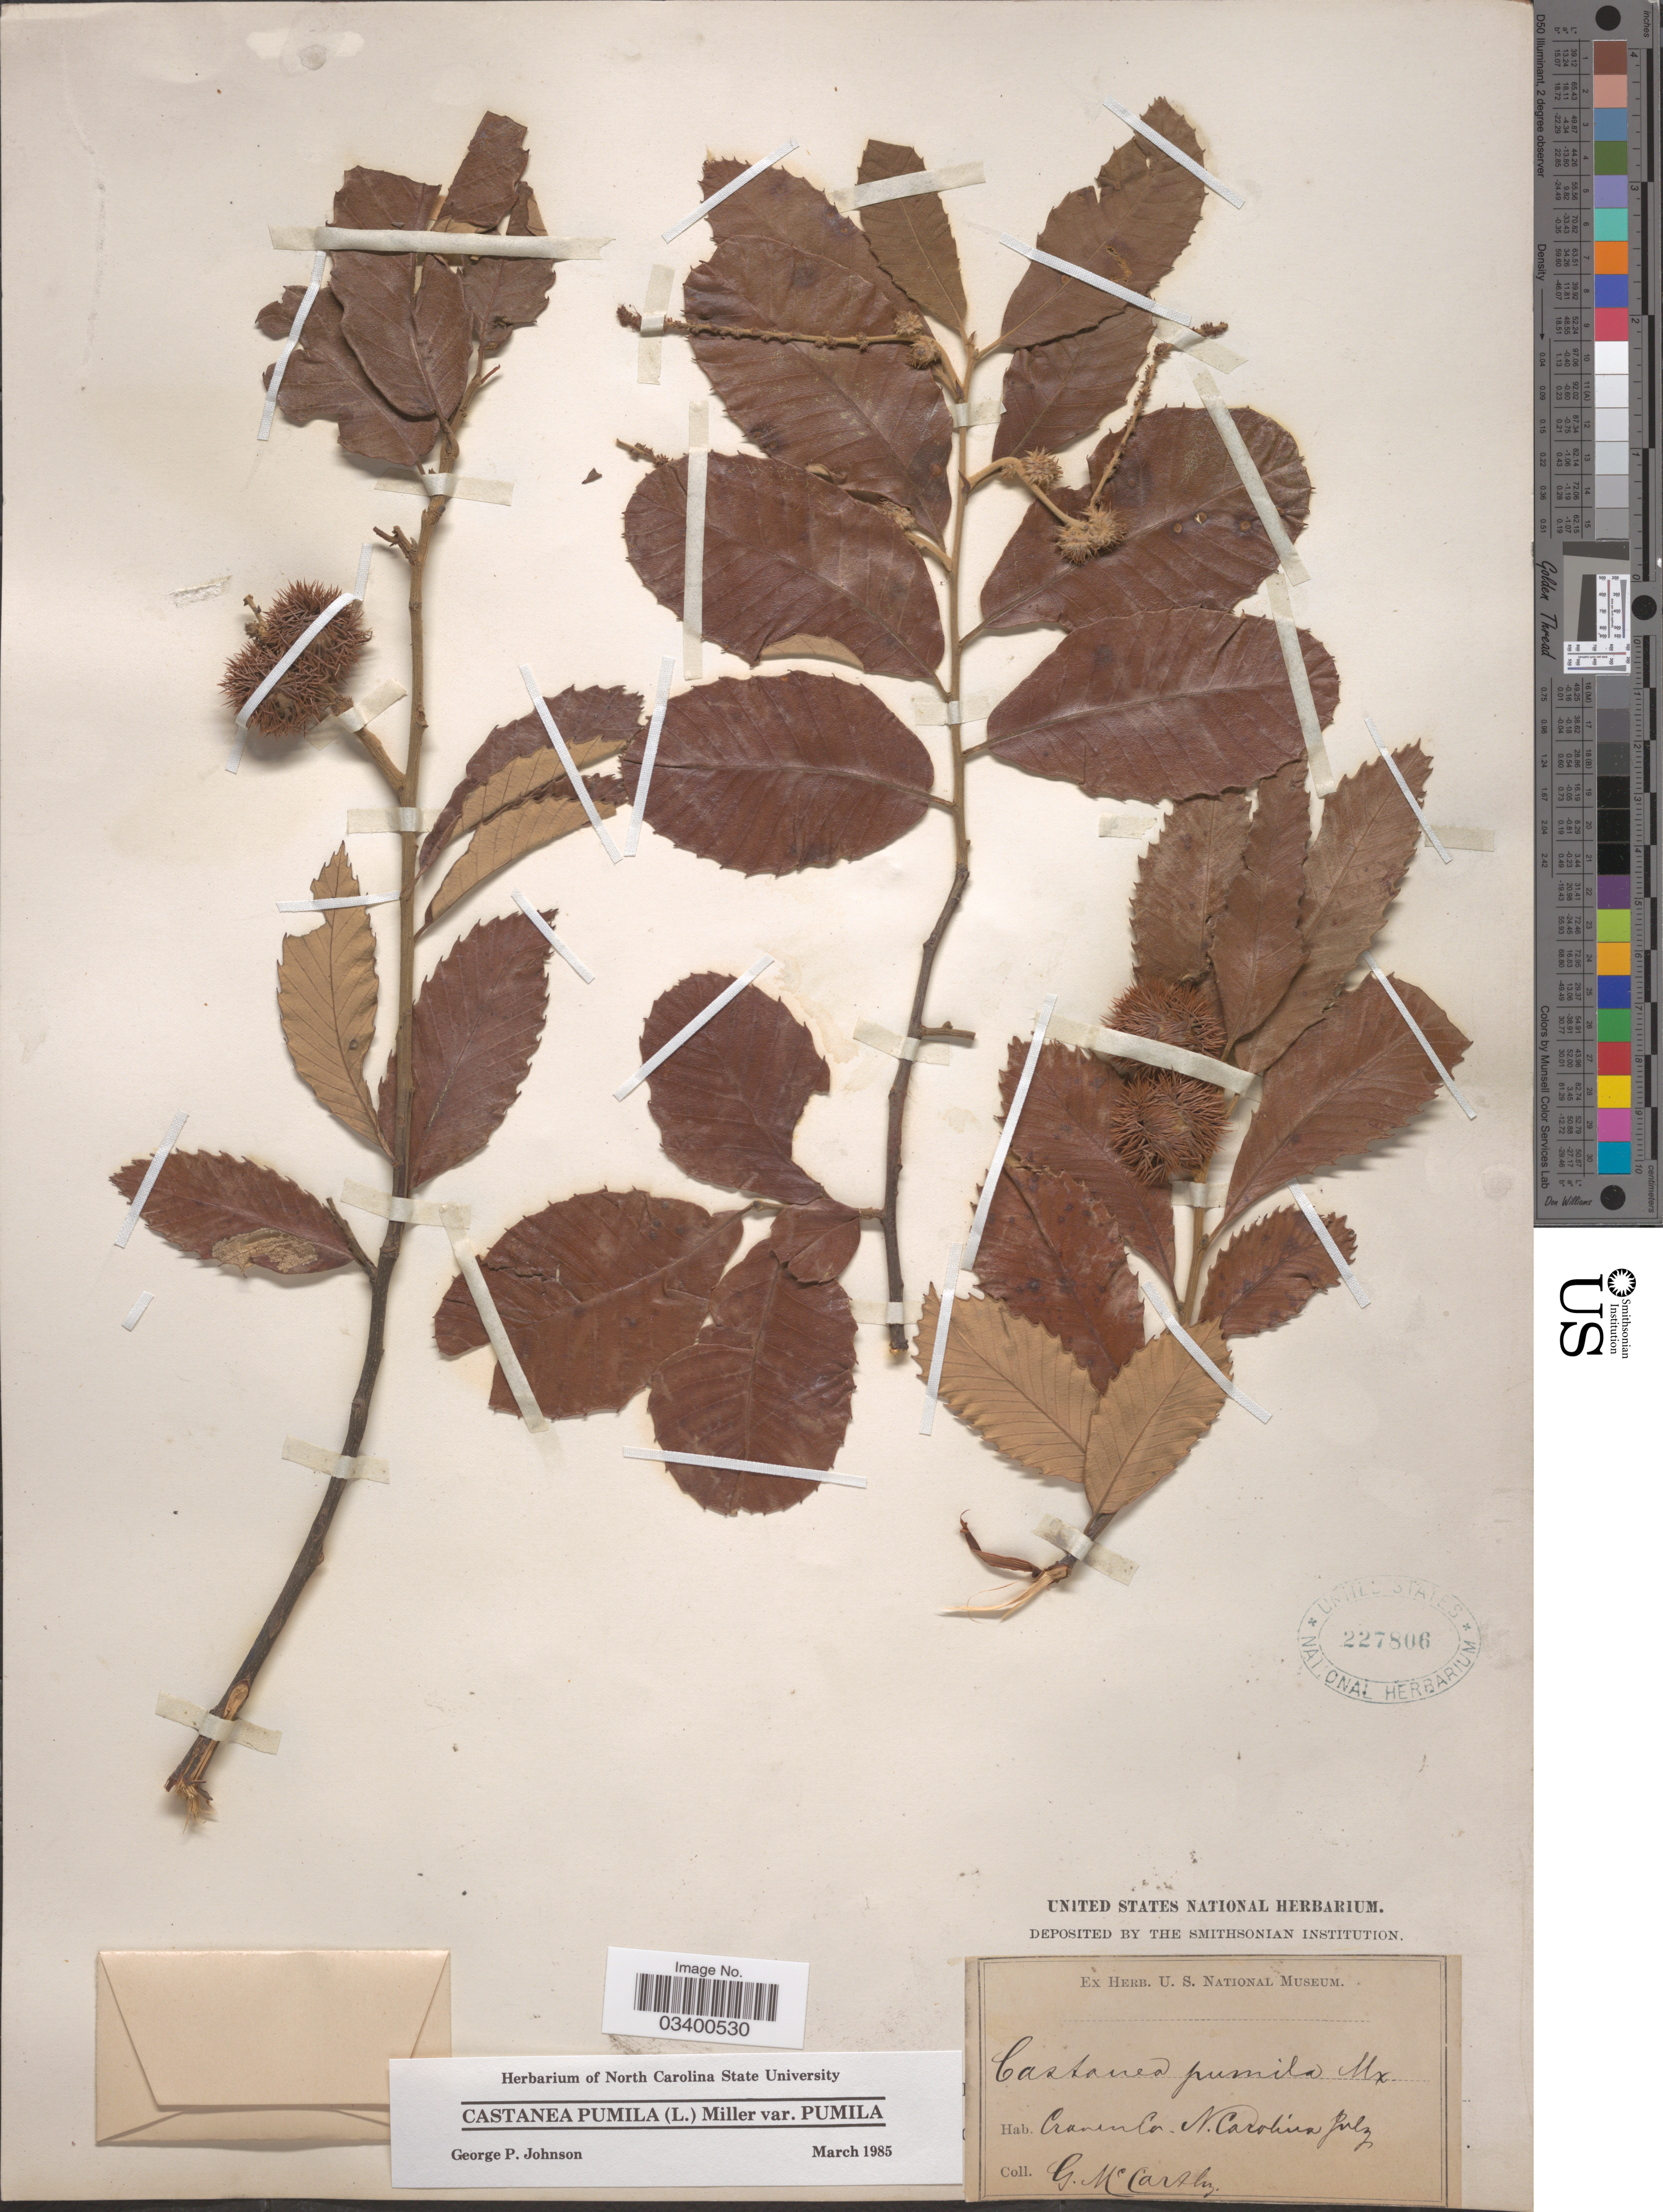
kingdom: Plantae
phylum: Tracheophyta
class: Magnoliopsida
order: Fagales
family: Fagaceae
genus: Castanea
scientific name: Castanea pumila var. pumila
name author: (L.) Mill.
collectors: G. McCarthy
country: United States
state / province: North Carolina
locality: Craven Co.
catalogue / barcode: US 227806